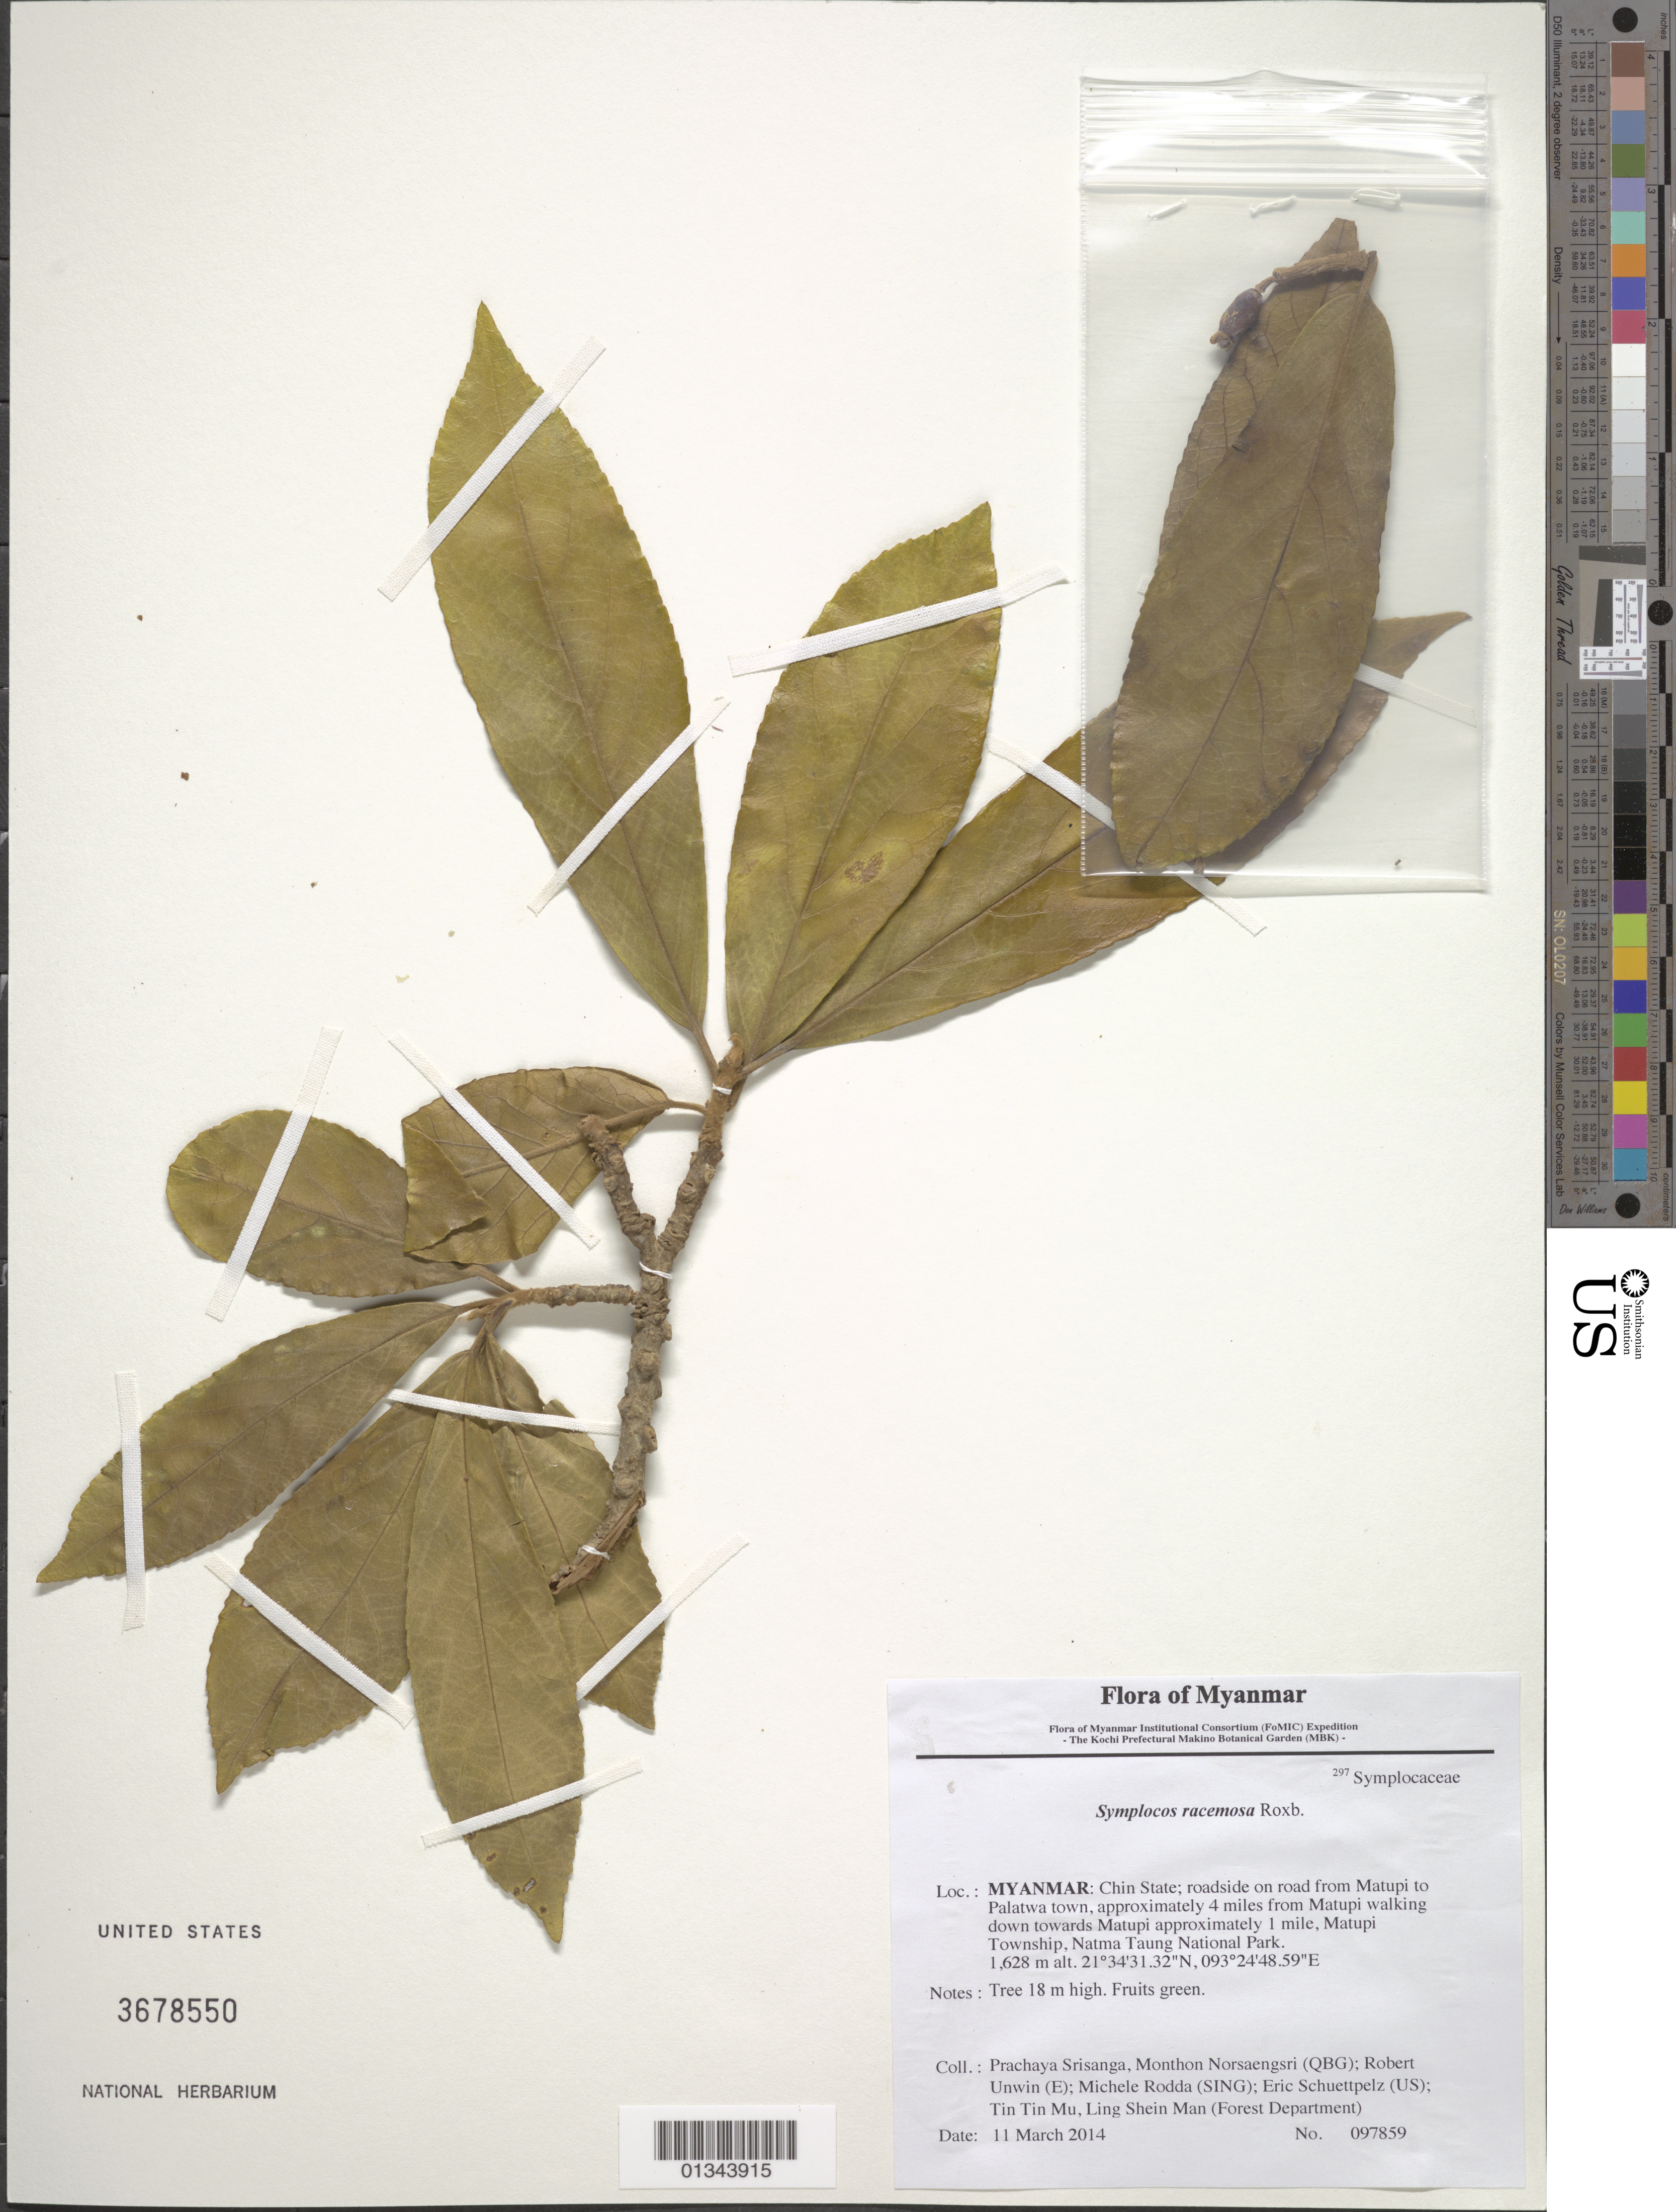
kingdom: Plantae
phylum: Tracheophyta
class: Magnoliopsida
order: Ericales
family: Symplocaceae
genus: Symplocos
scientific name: Symplocos racemosa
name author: Roxb.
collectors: P. Srisanga, M. Norsaengsri, R. Unwin, M. Rodda, E. Schuettpelz, Tin Tin Mu & Ling Shein Man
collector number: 97859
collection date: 2014-03-11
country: Myanmar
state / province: Chin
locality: Roadside on road from Matupi to Palatwa town, approximately 4 miles from Matupi walking down towards Matupi approximately 1 mile, Matupi Township, Natma Taung National Park.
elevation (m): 1628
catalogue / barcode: US 3678550